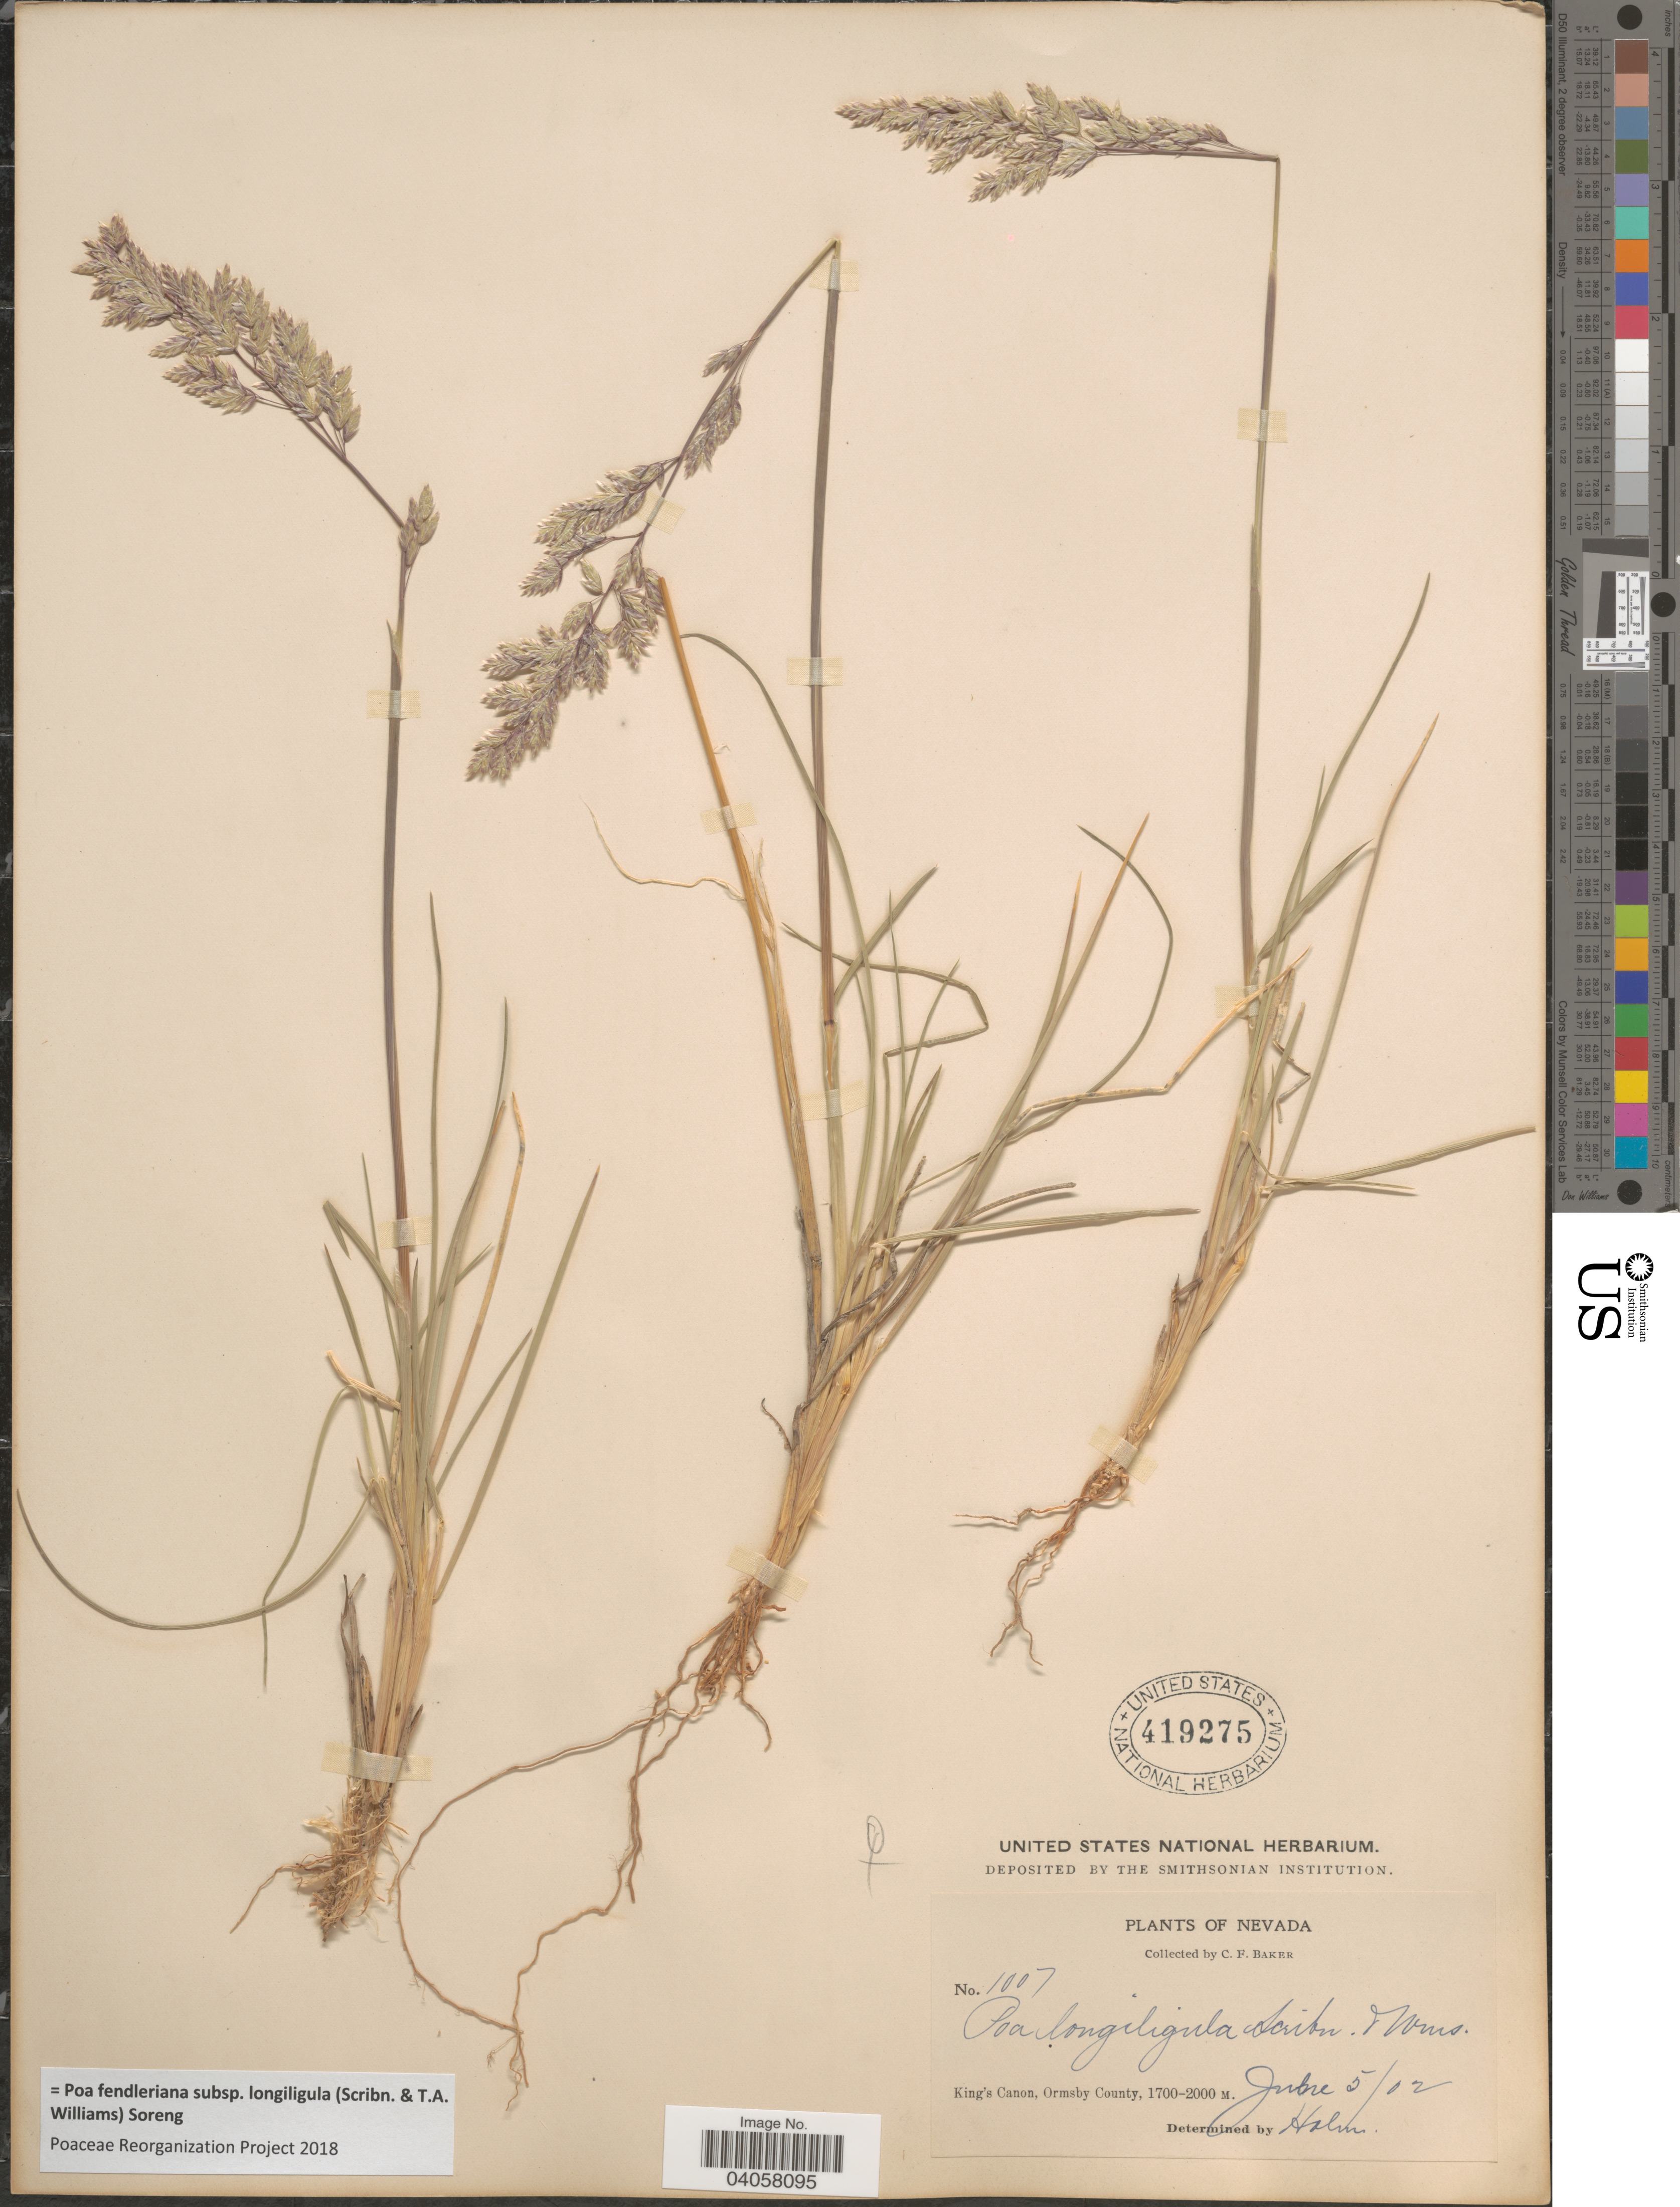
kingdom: Plantae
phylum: Tracheophyta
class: Liliopsida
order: Poales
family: Poaceae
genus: Poa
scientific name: Poa fendleriana subsp. longiligula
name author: (Scribn. & T.A. Williams) Soreng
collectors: C. F. Baker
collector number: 1007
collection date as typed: Transcribed d/m/y: 5/6/2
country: United States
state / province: Nevada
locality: King's Canon, Ormsby County.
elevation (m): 1700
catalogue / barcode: US 419275